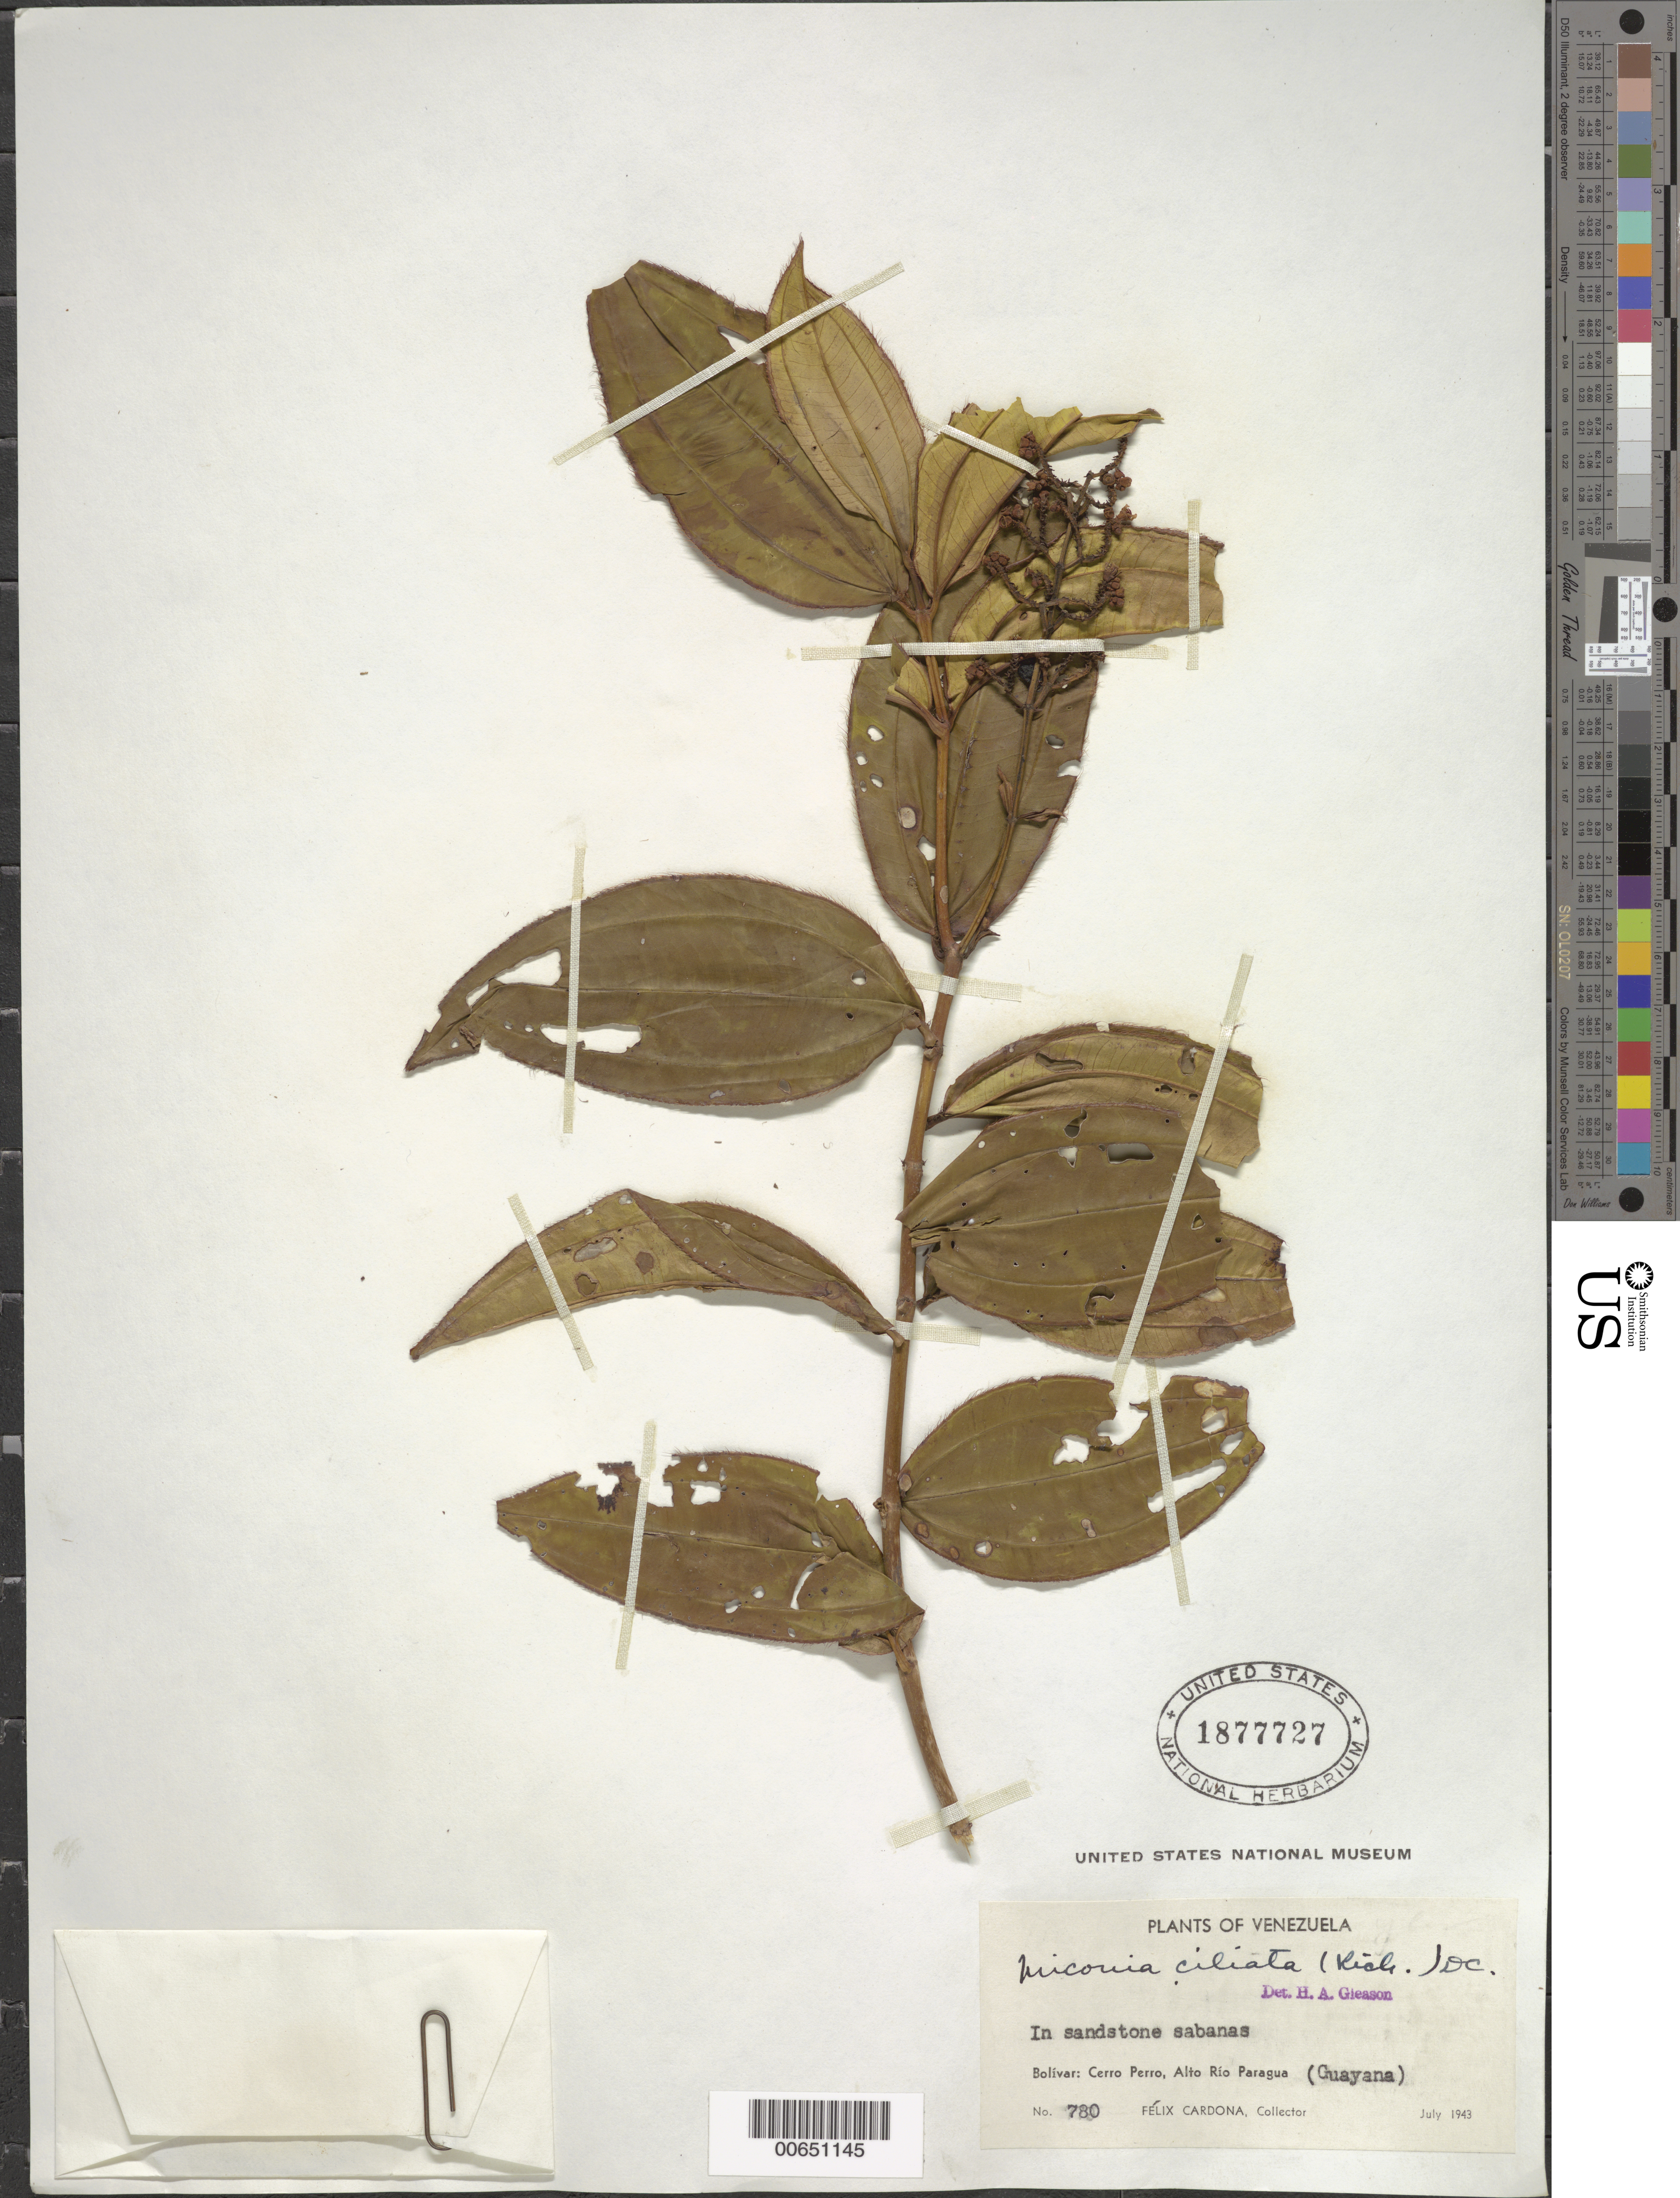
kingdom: Plantae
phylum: Tracheophyta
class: Magnoliopsida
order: Myrtales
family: Melastomataceae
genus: Miconia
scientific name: Miconia ciliata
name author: (Rich.) DC.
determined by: Pittier, Henri F.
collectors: F. Cardona Puig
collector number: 780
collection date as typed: Jul-43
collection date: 1943-07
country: Venezuela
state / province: Bolívar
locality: Alto Río Paragua, Cerro Perro (Guayana)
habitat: Sandstone savanna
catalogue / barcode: US 1877727